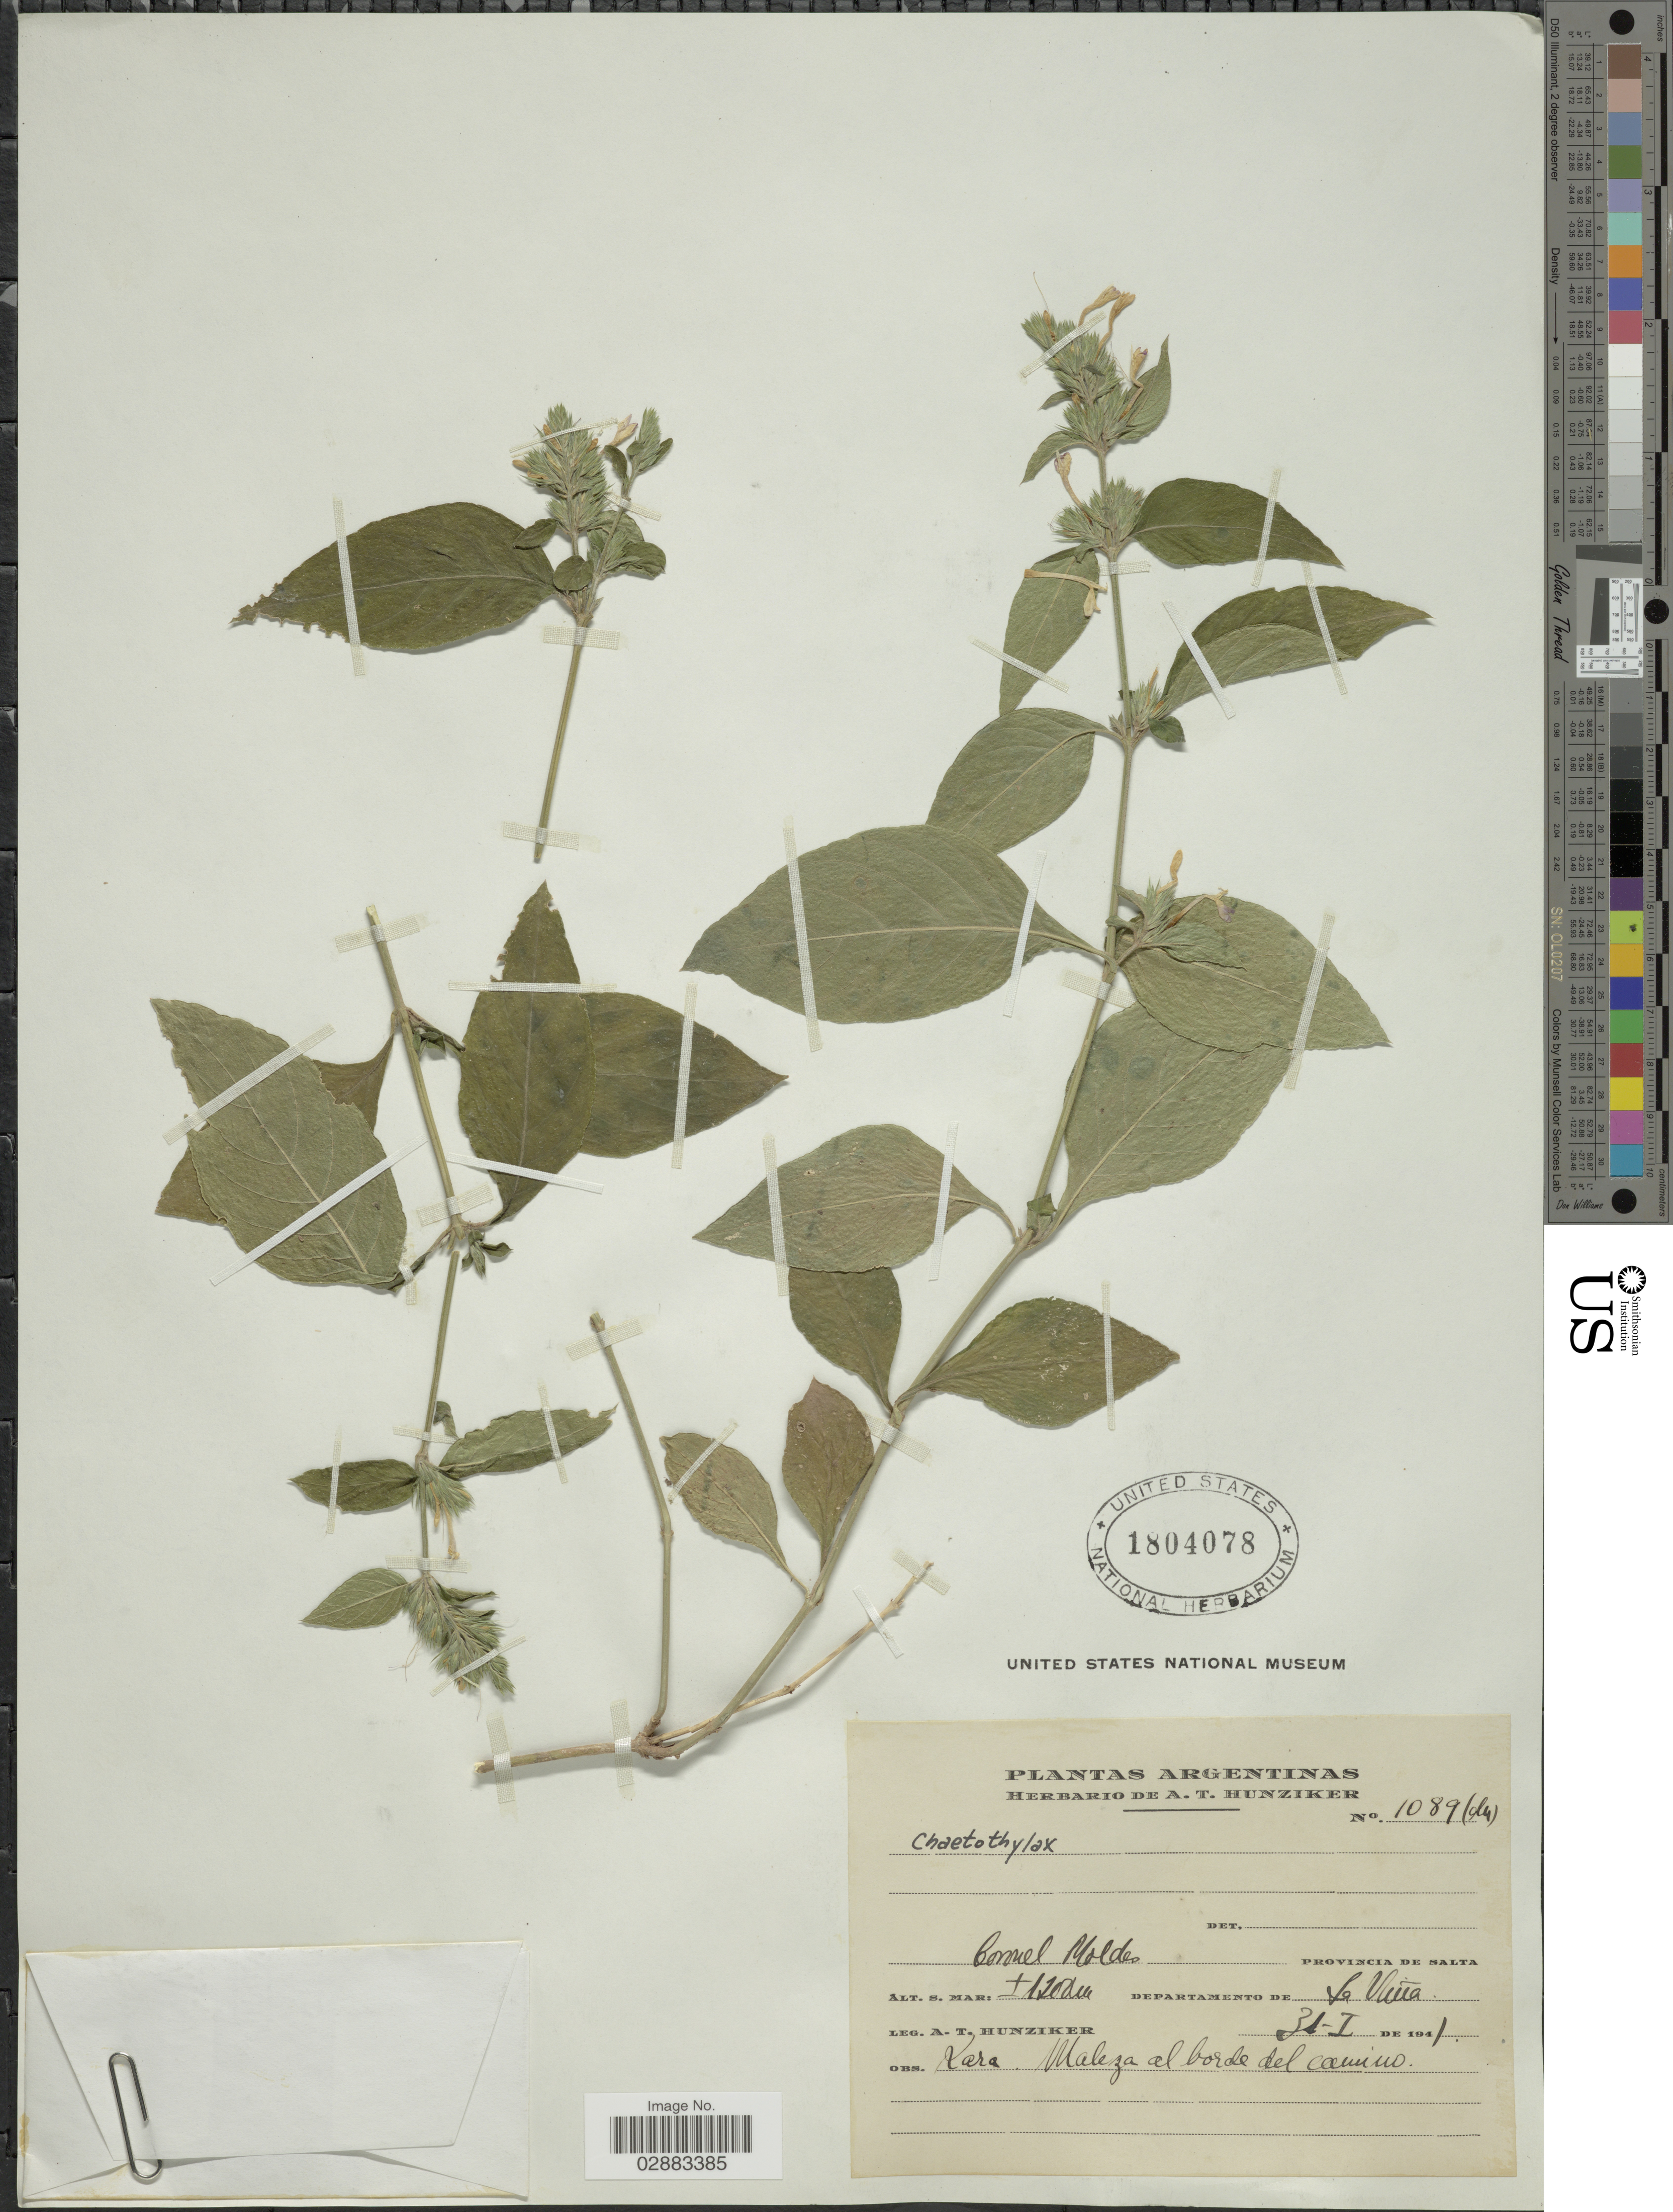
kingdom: Plantae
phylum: Tracheophyta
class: Magnoliopsida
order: Lamiales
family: Acanthaceae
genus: Justicia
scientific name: Justicia goudotii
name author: V.A.W. Graham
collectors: A. T. Hunziker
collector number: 1089(du)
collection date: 1941-01-31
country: Argentina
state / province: Salta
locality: Coronel Moldes, Departamento de La Vina.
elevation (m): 1200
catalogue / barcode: US 1804078